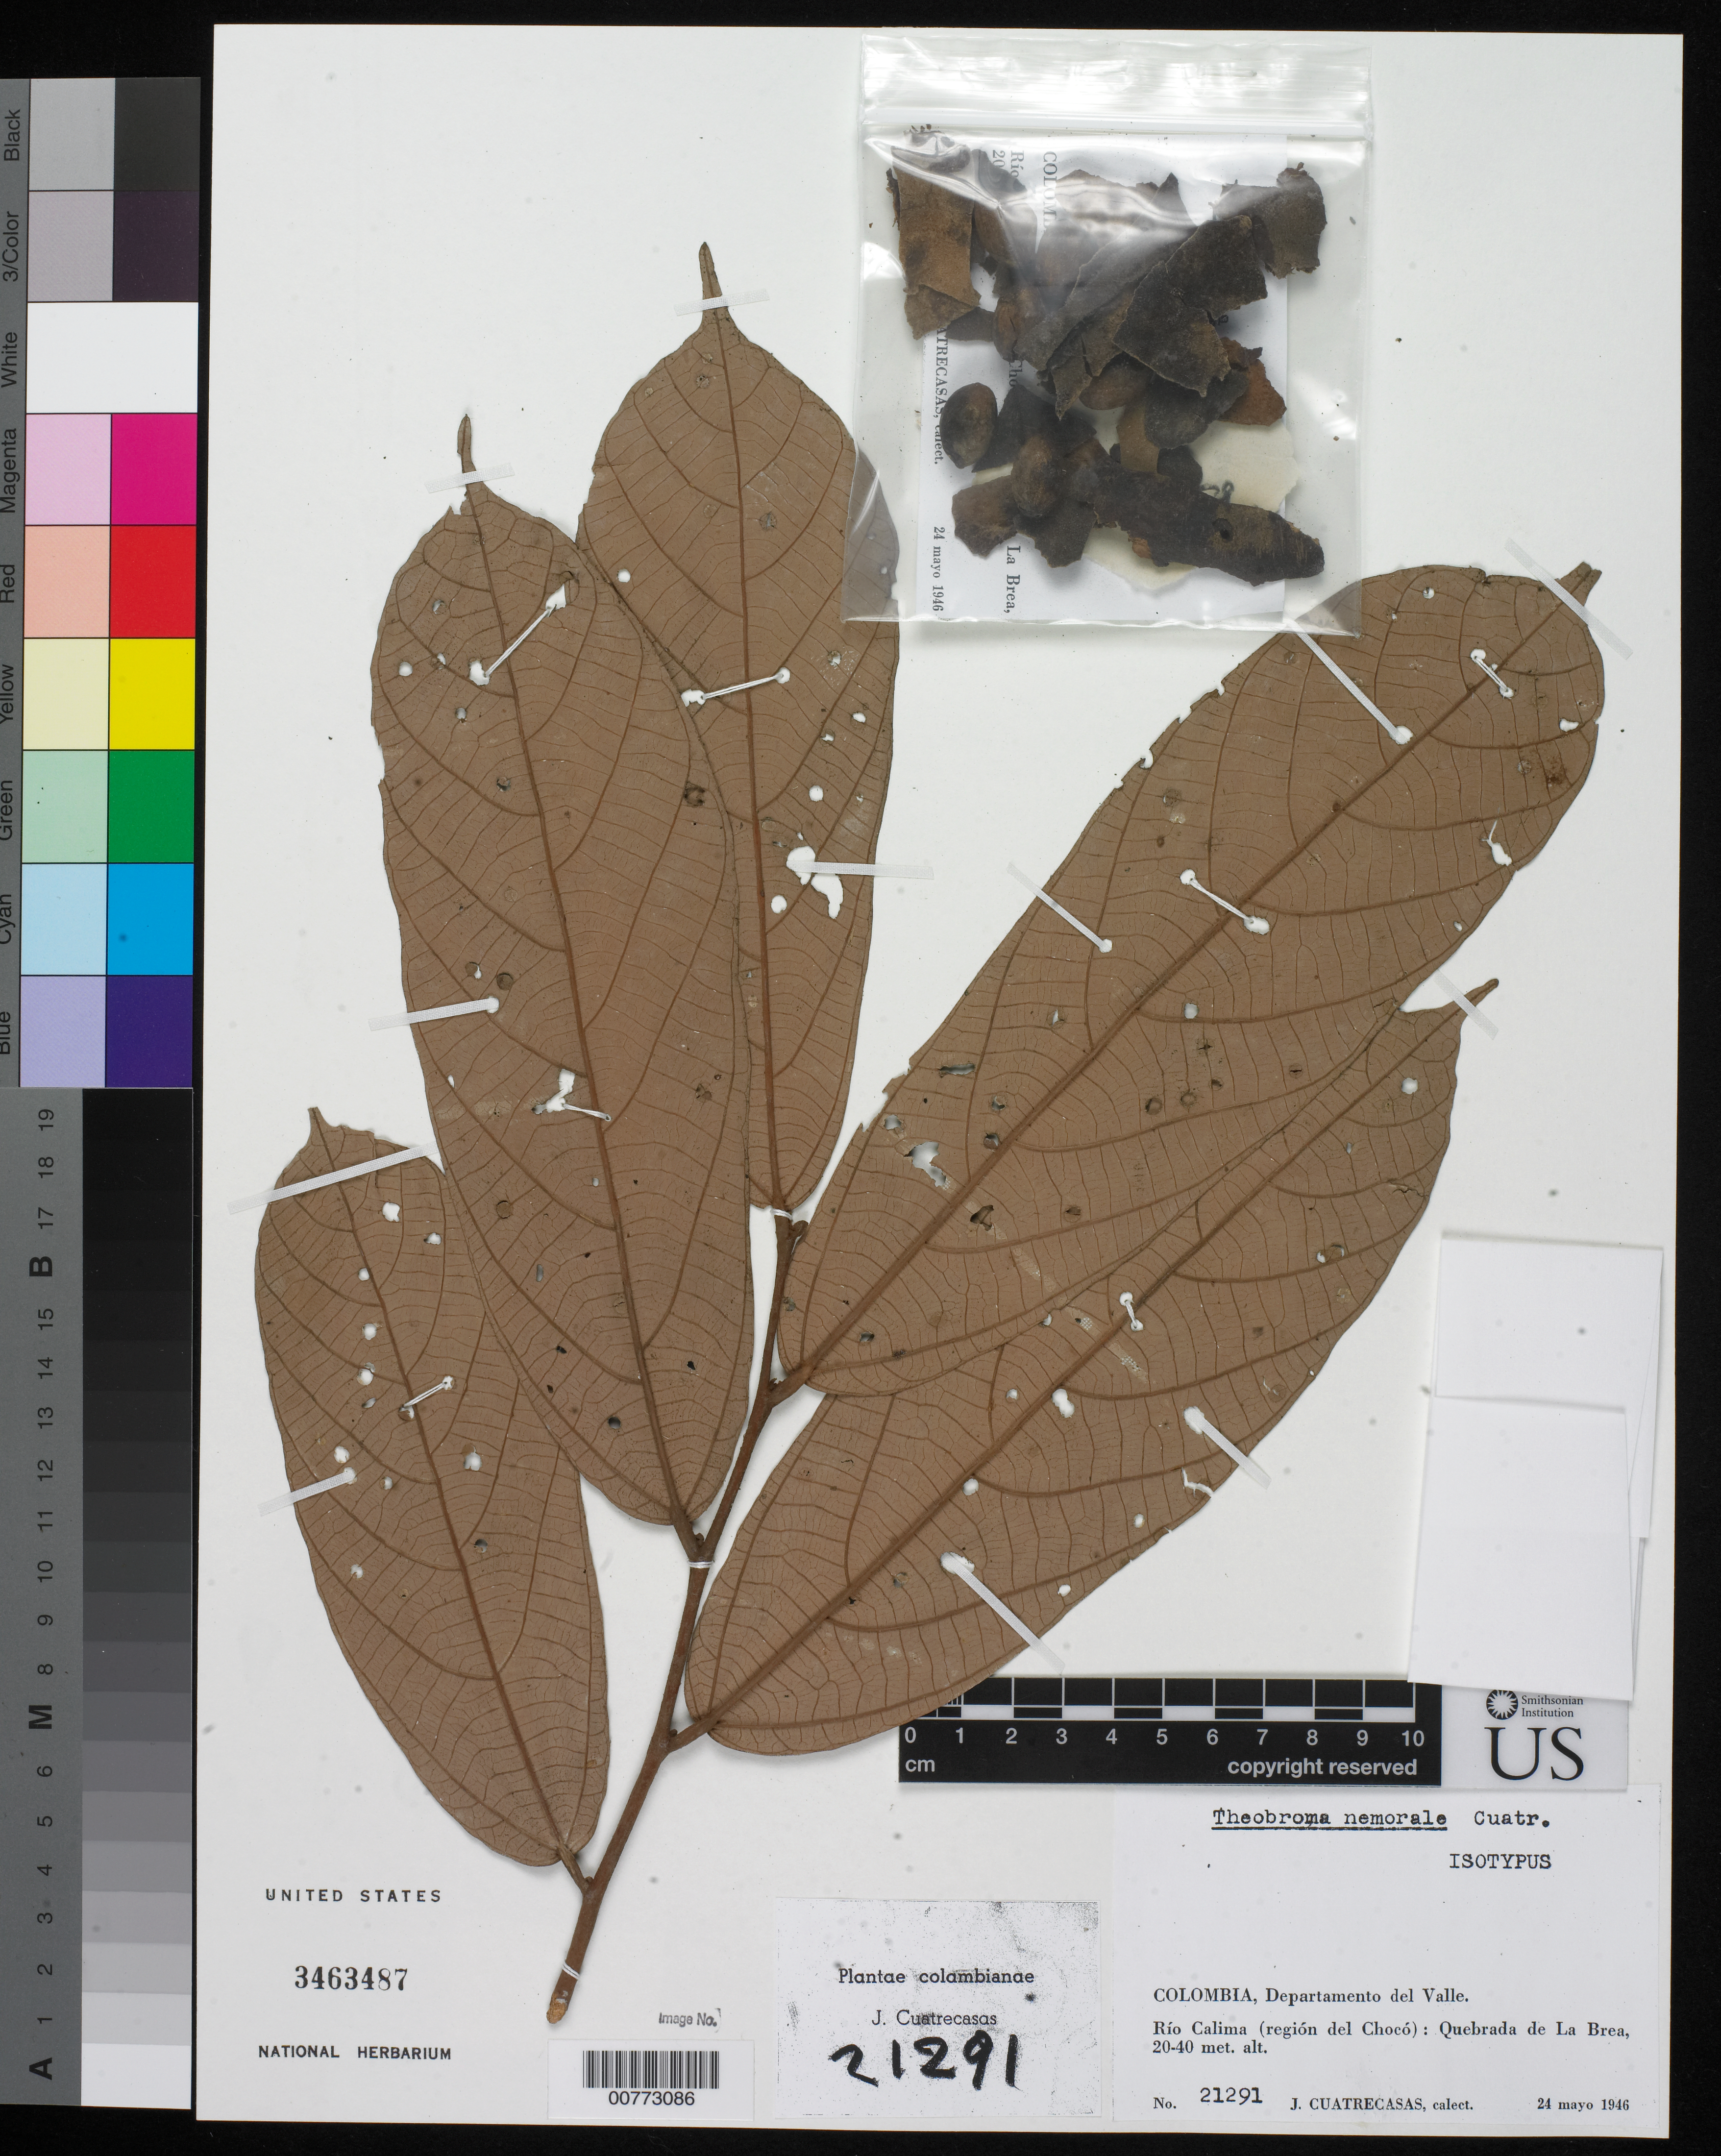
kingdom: Plantae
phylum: Tracheophyta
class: Magnoliopsida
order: Malvales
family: Malvaceae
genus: Theobroma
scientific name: Theobroma nemorale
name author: Cuatrec.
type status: Isotype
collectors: J. Cuatrecasas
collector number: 21291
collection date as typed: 24 May 1946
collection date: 1946-05-24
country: Colombia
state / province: Valle del Cauca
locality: Río Calima (región del Chocó): Quebrada de La Brea.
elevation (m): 20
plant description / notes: Holotype at F.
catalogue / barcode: US 3463487